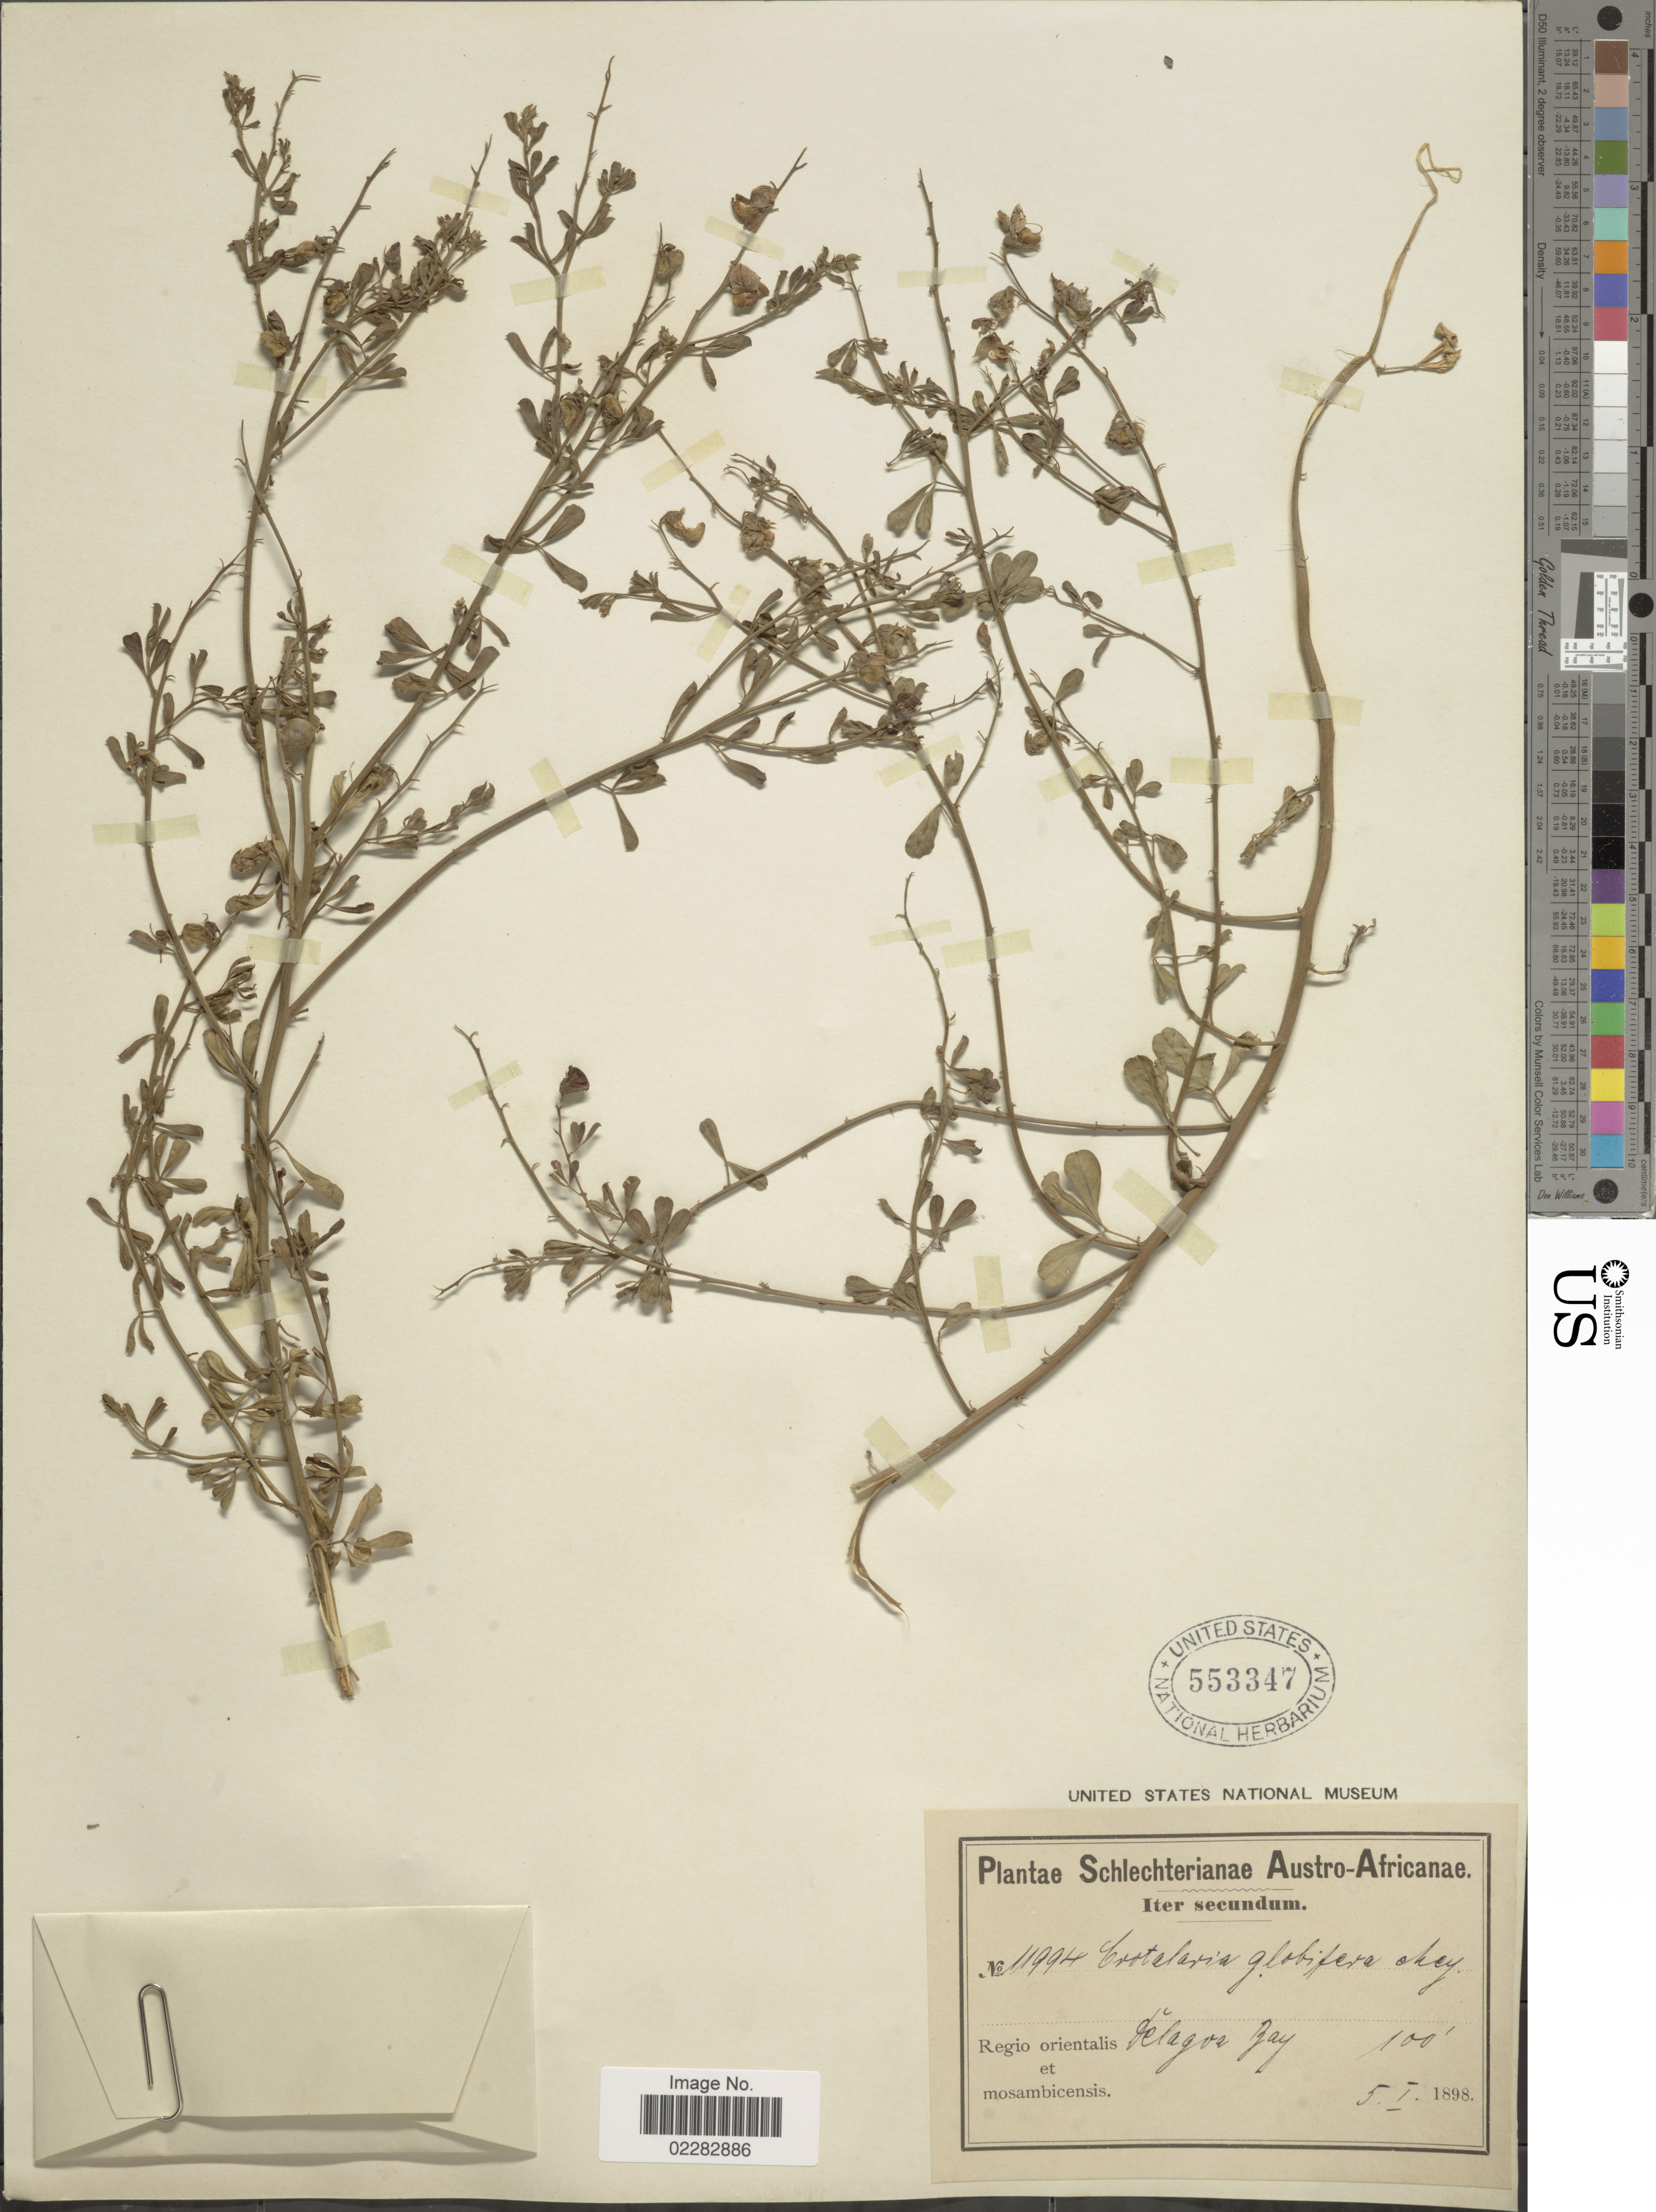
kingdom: Plantae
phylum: Tracheophyta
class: Magnoliopsida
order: Fabales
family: Fabaceae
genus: Crotalaria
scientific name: Crotalaria globifera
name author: E. Mey.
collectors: Schlechter, --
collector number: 11994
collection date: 1898-01-05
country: Mozambique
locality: Austro-Africanae, Iter secundum, Regio orientalis et mosambicensis, Delagoa Bay.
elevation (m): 30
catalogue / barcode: US 553347